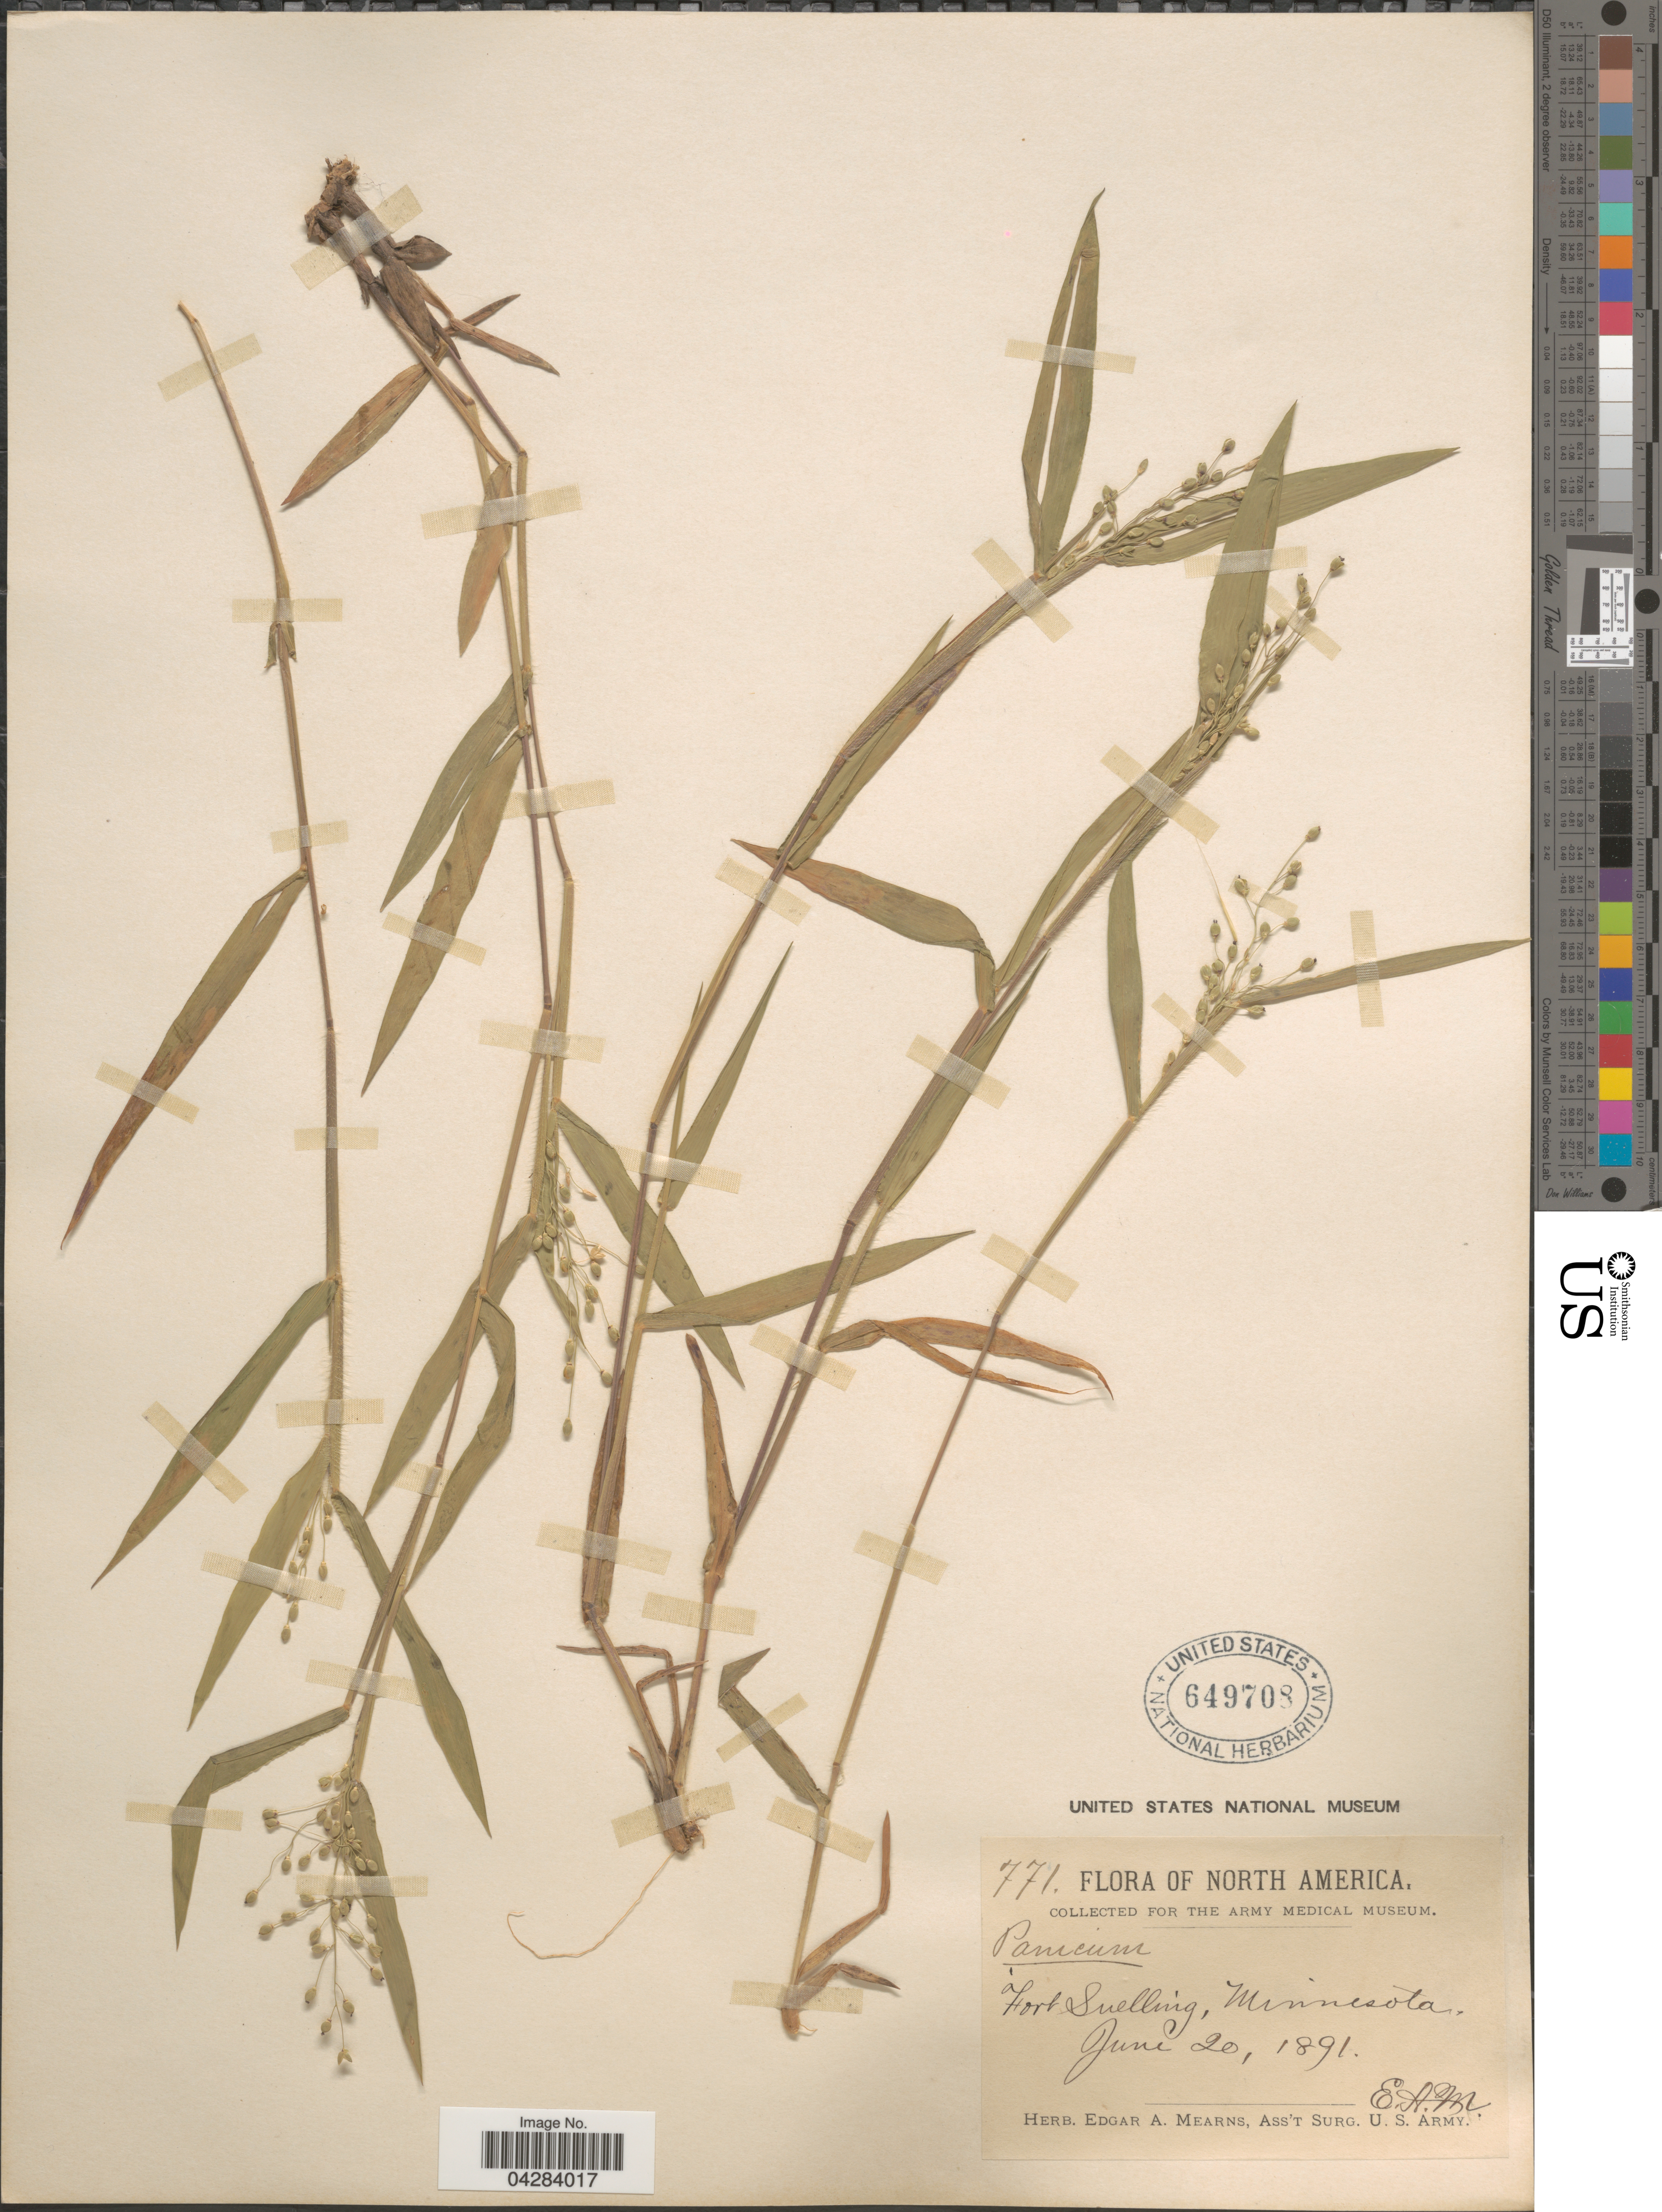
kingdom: Plantae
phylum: Tracheophyta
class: Liliopsida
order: Poales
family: Poaceae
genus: Dichanthelium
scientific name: Dichanthelium oligosanthes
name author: (Schult.) Gould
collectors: E. A. Mearns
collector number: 771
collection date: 1891-06-30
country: United States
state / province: Minnesota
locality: Fort Snelling.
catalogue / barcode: US 649708